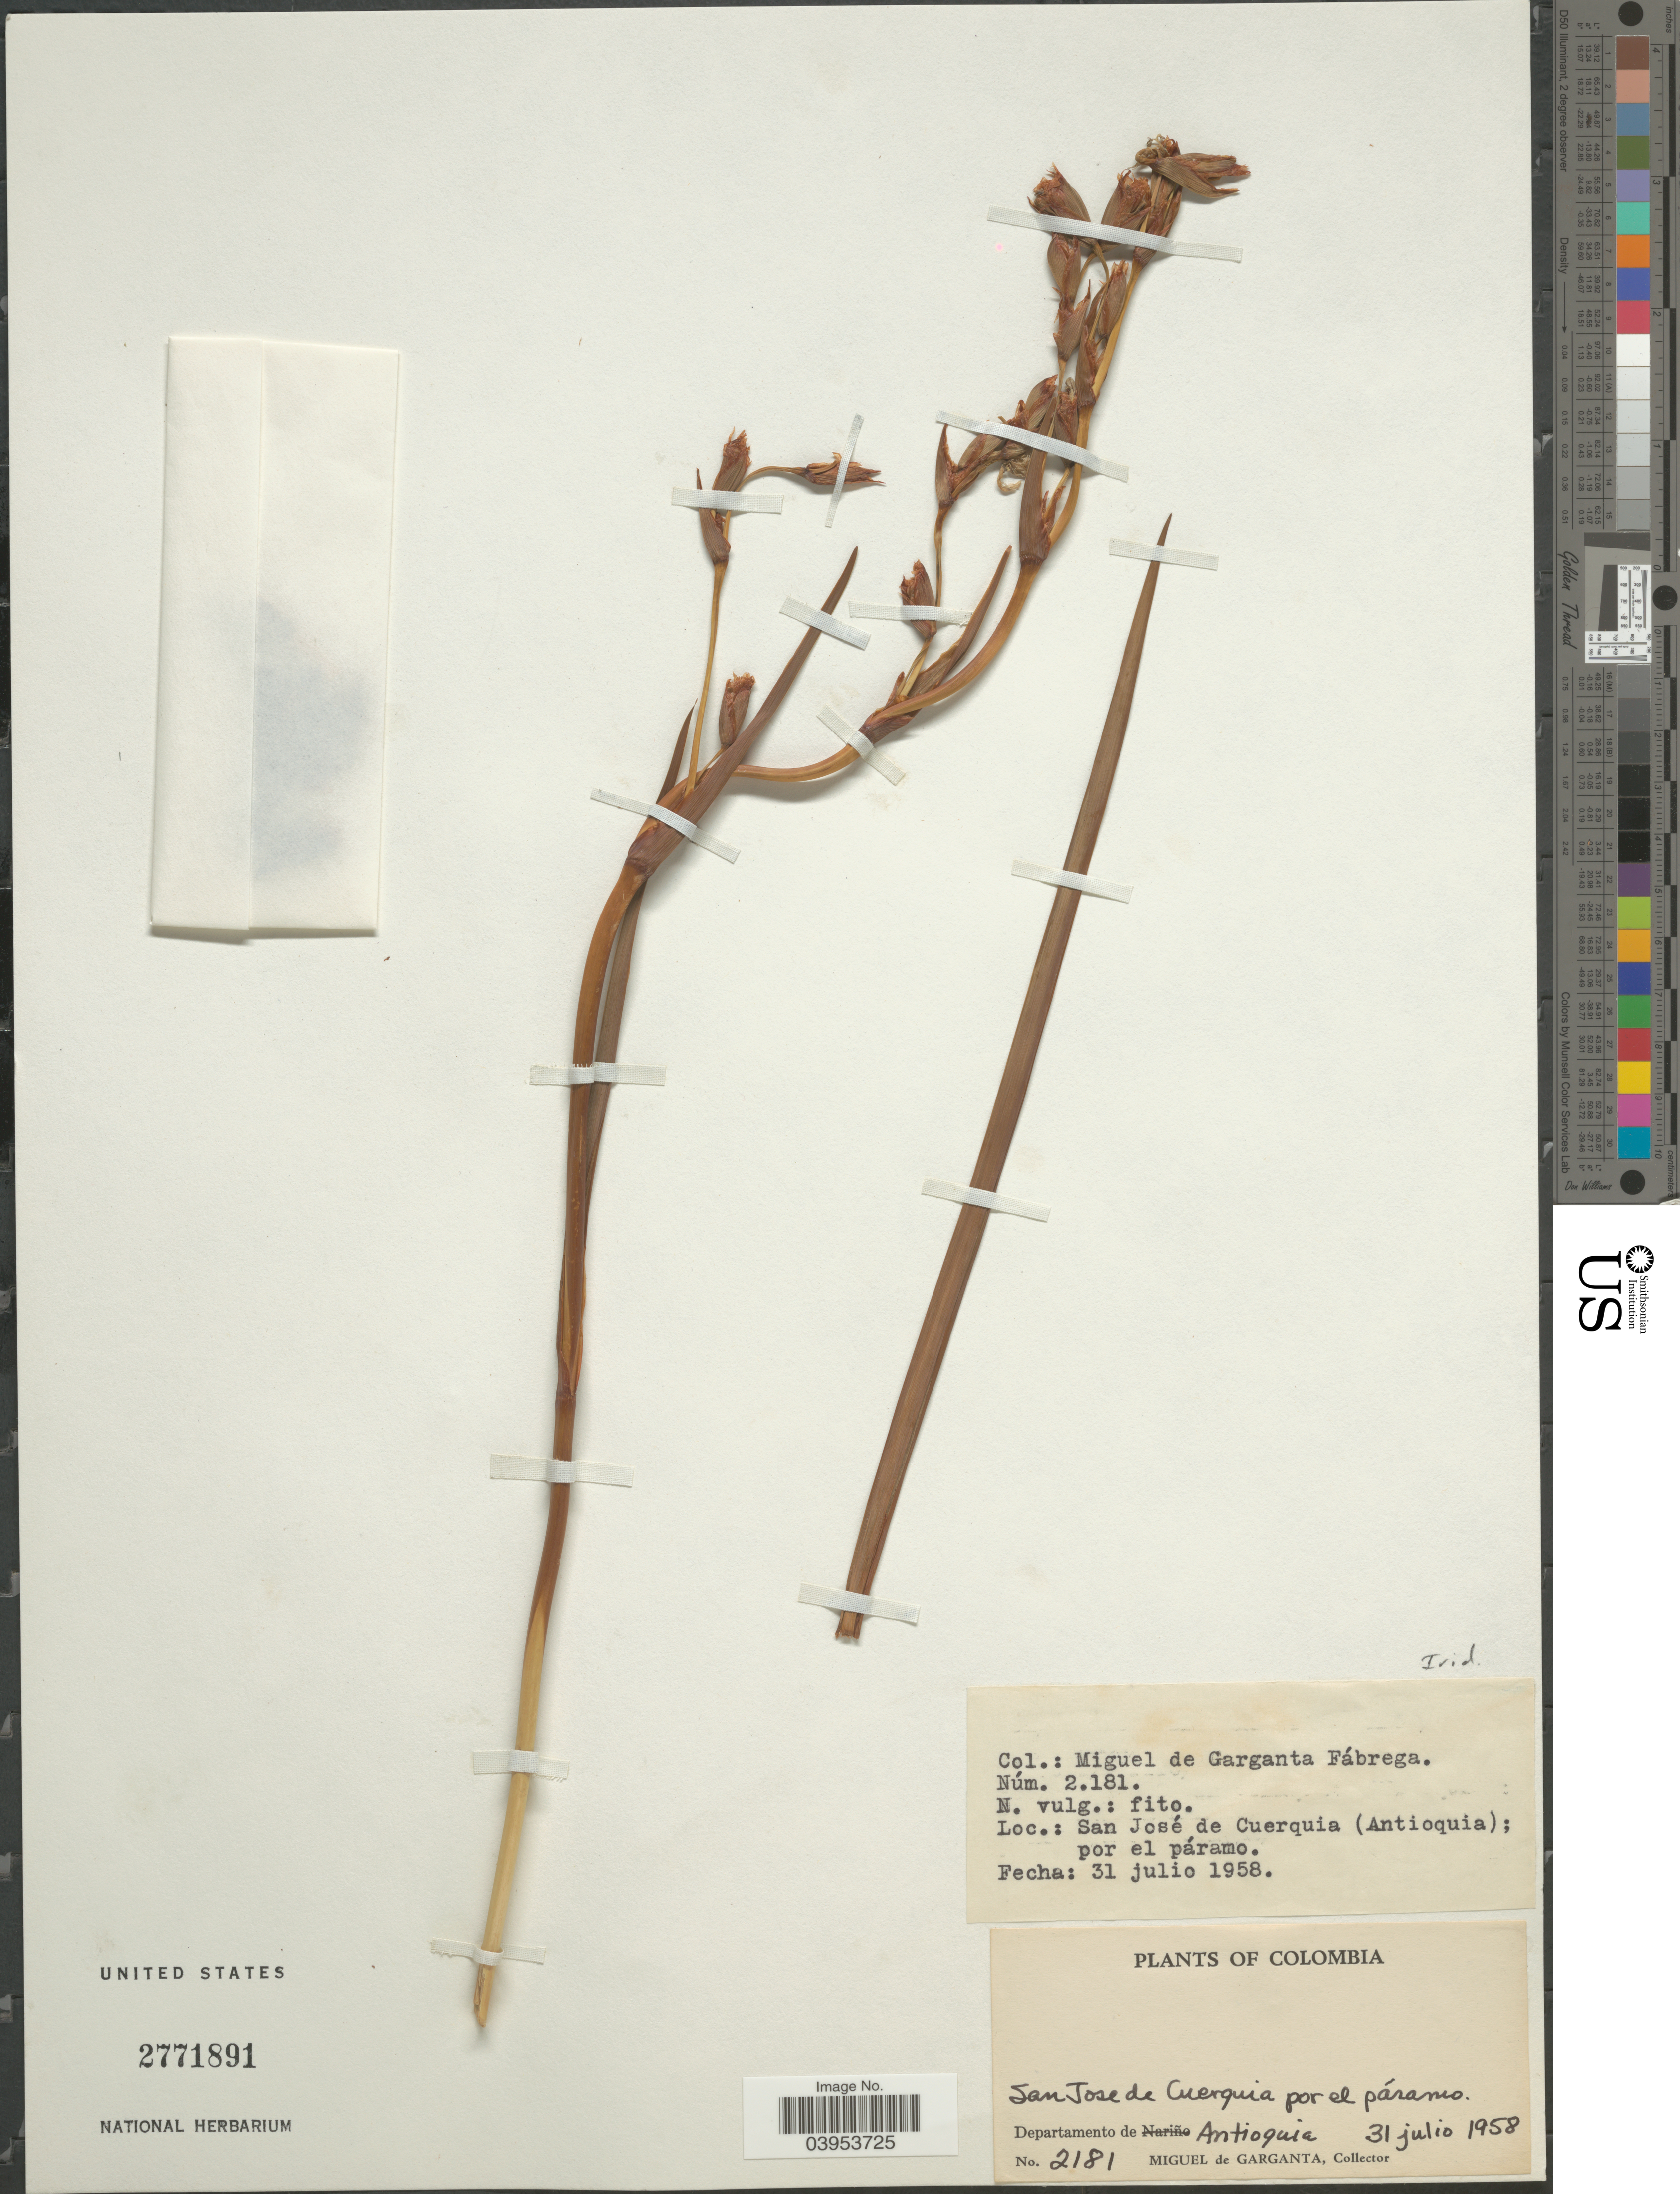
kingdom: Plantae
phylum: Tracheophyta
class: Liliopsida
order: Asparagales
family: Iridaceae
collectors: M. Garganta-Fábrega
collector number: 2181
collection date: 1958-07-31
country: Colombia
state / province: Antioquia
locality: San Jose de Cuerquia; por el páramo. Departamento de Antioquia.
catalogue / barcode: US 2771891